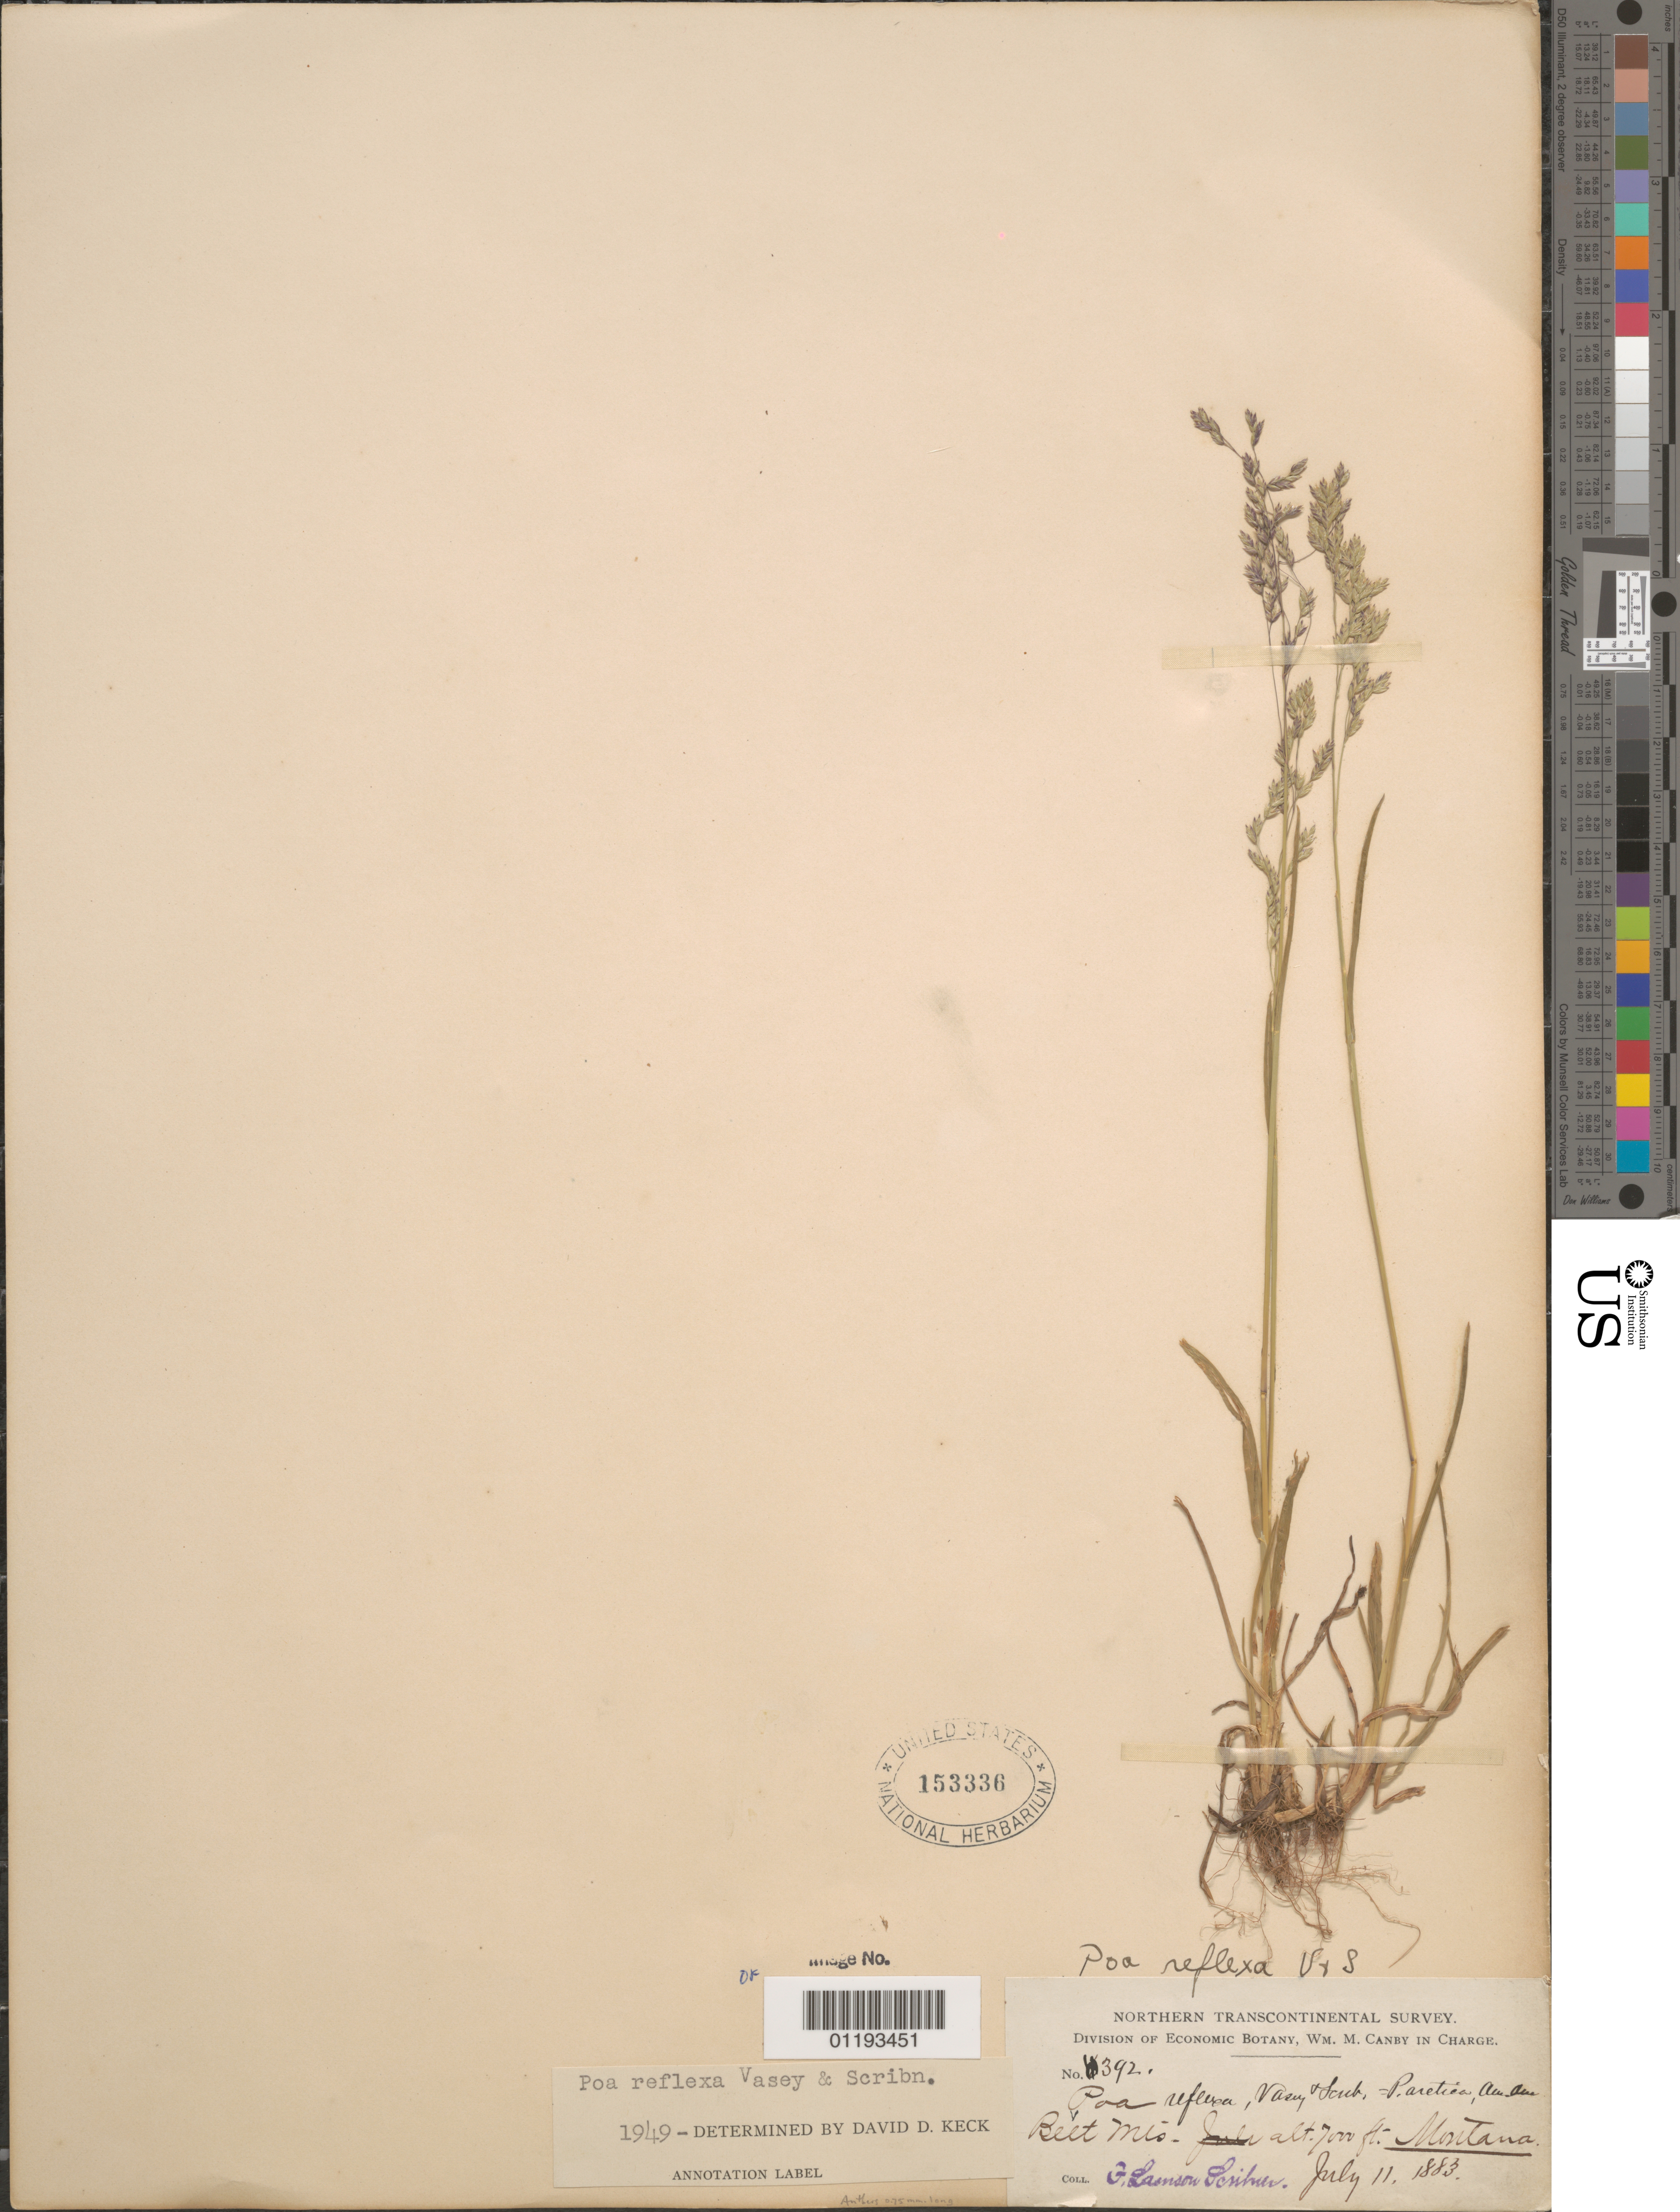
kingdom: Plantae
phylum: Tracheophyta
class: Liliopsida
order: Poales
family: Poaceae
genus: Poa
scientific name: Poa reflexa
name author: Vasey & Scribn.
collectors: F. L. Scribner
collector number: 392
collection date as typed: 11 Jul 1883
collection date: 1883-07-11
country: United States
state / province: Montana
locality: Belt Mts.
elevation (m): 2134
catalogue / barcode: US 153336